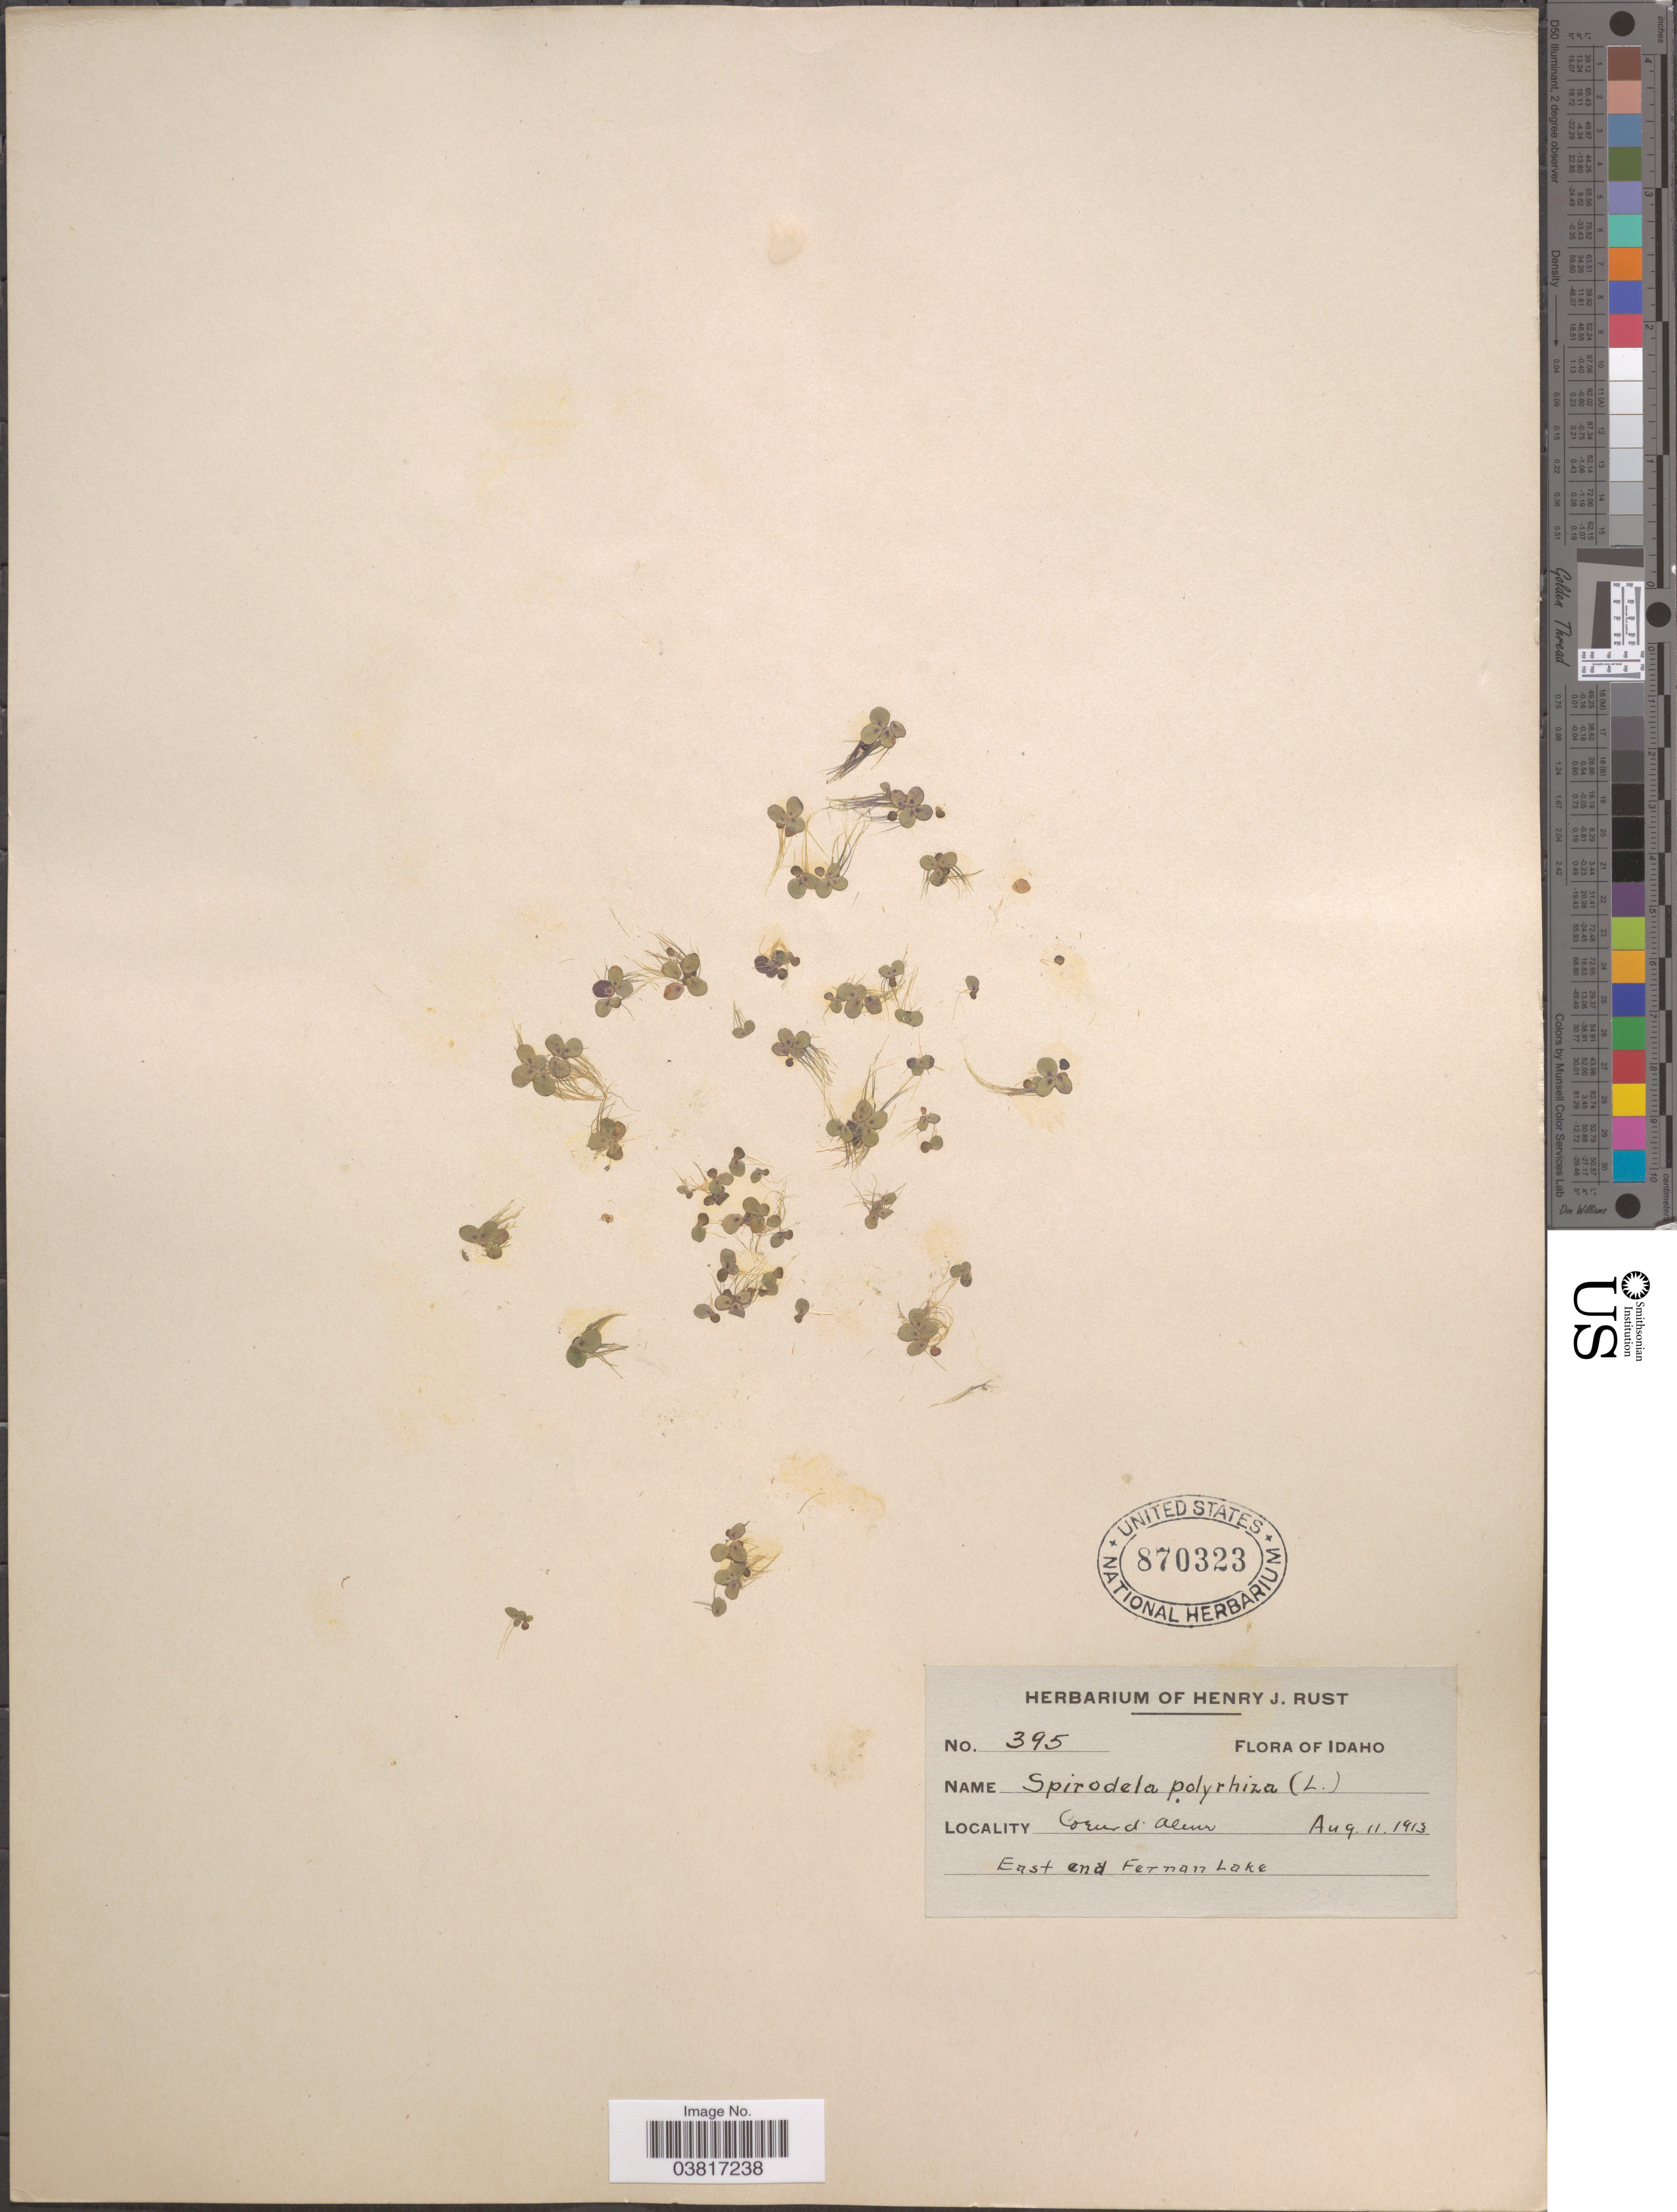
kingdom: Plantae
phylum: Tracheophyta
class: Liliopsida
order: Alismatales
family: Araceae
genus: Spirodela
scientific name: Spirodela polyrrhiza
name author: (L.) Schleid.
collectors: H. J. Rust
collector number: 395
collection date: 1913-08-11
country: United States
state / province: Idaho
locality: Coeur d'Alene. East end Fernan Lake.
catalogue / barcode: US 870323